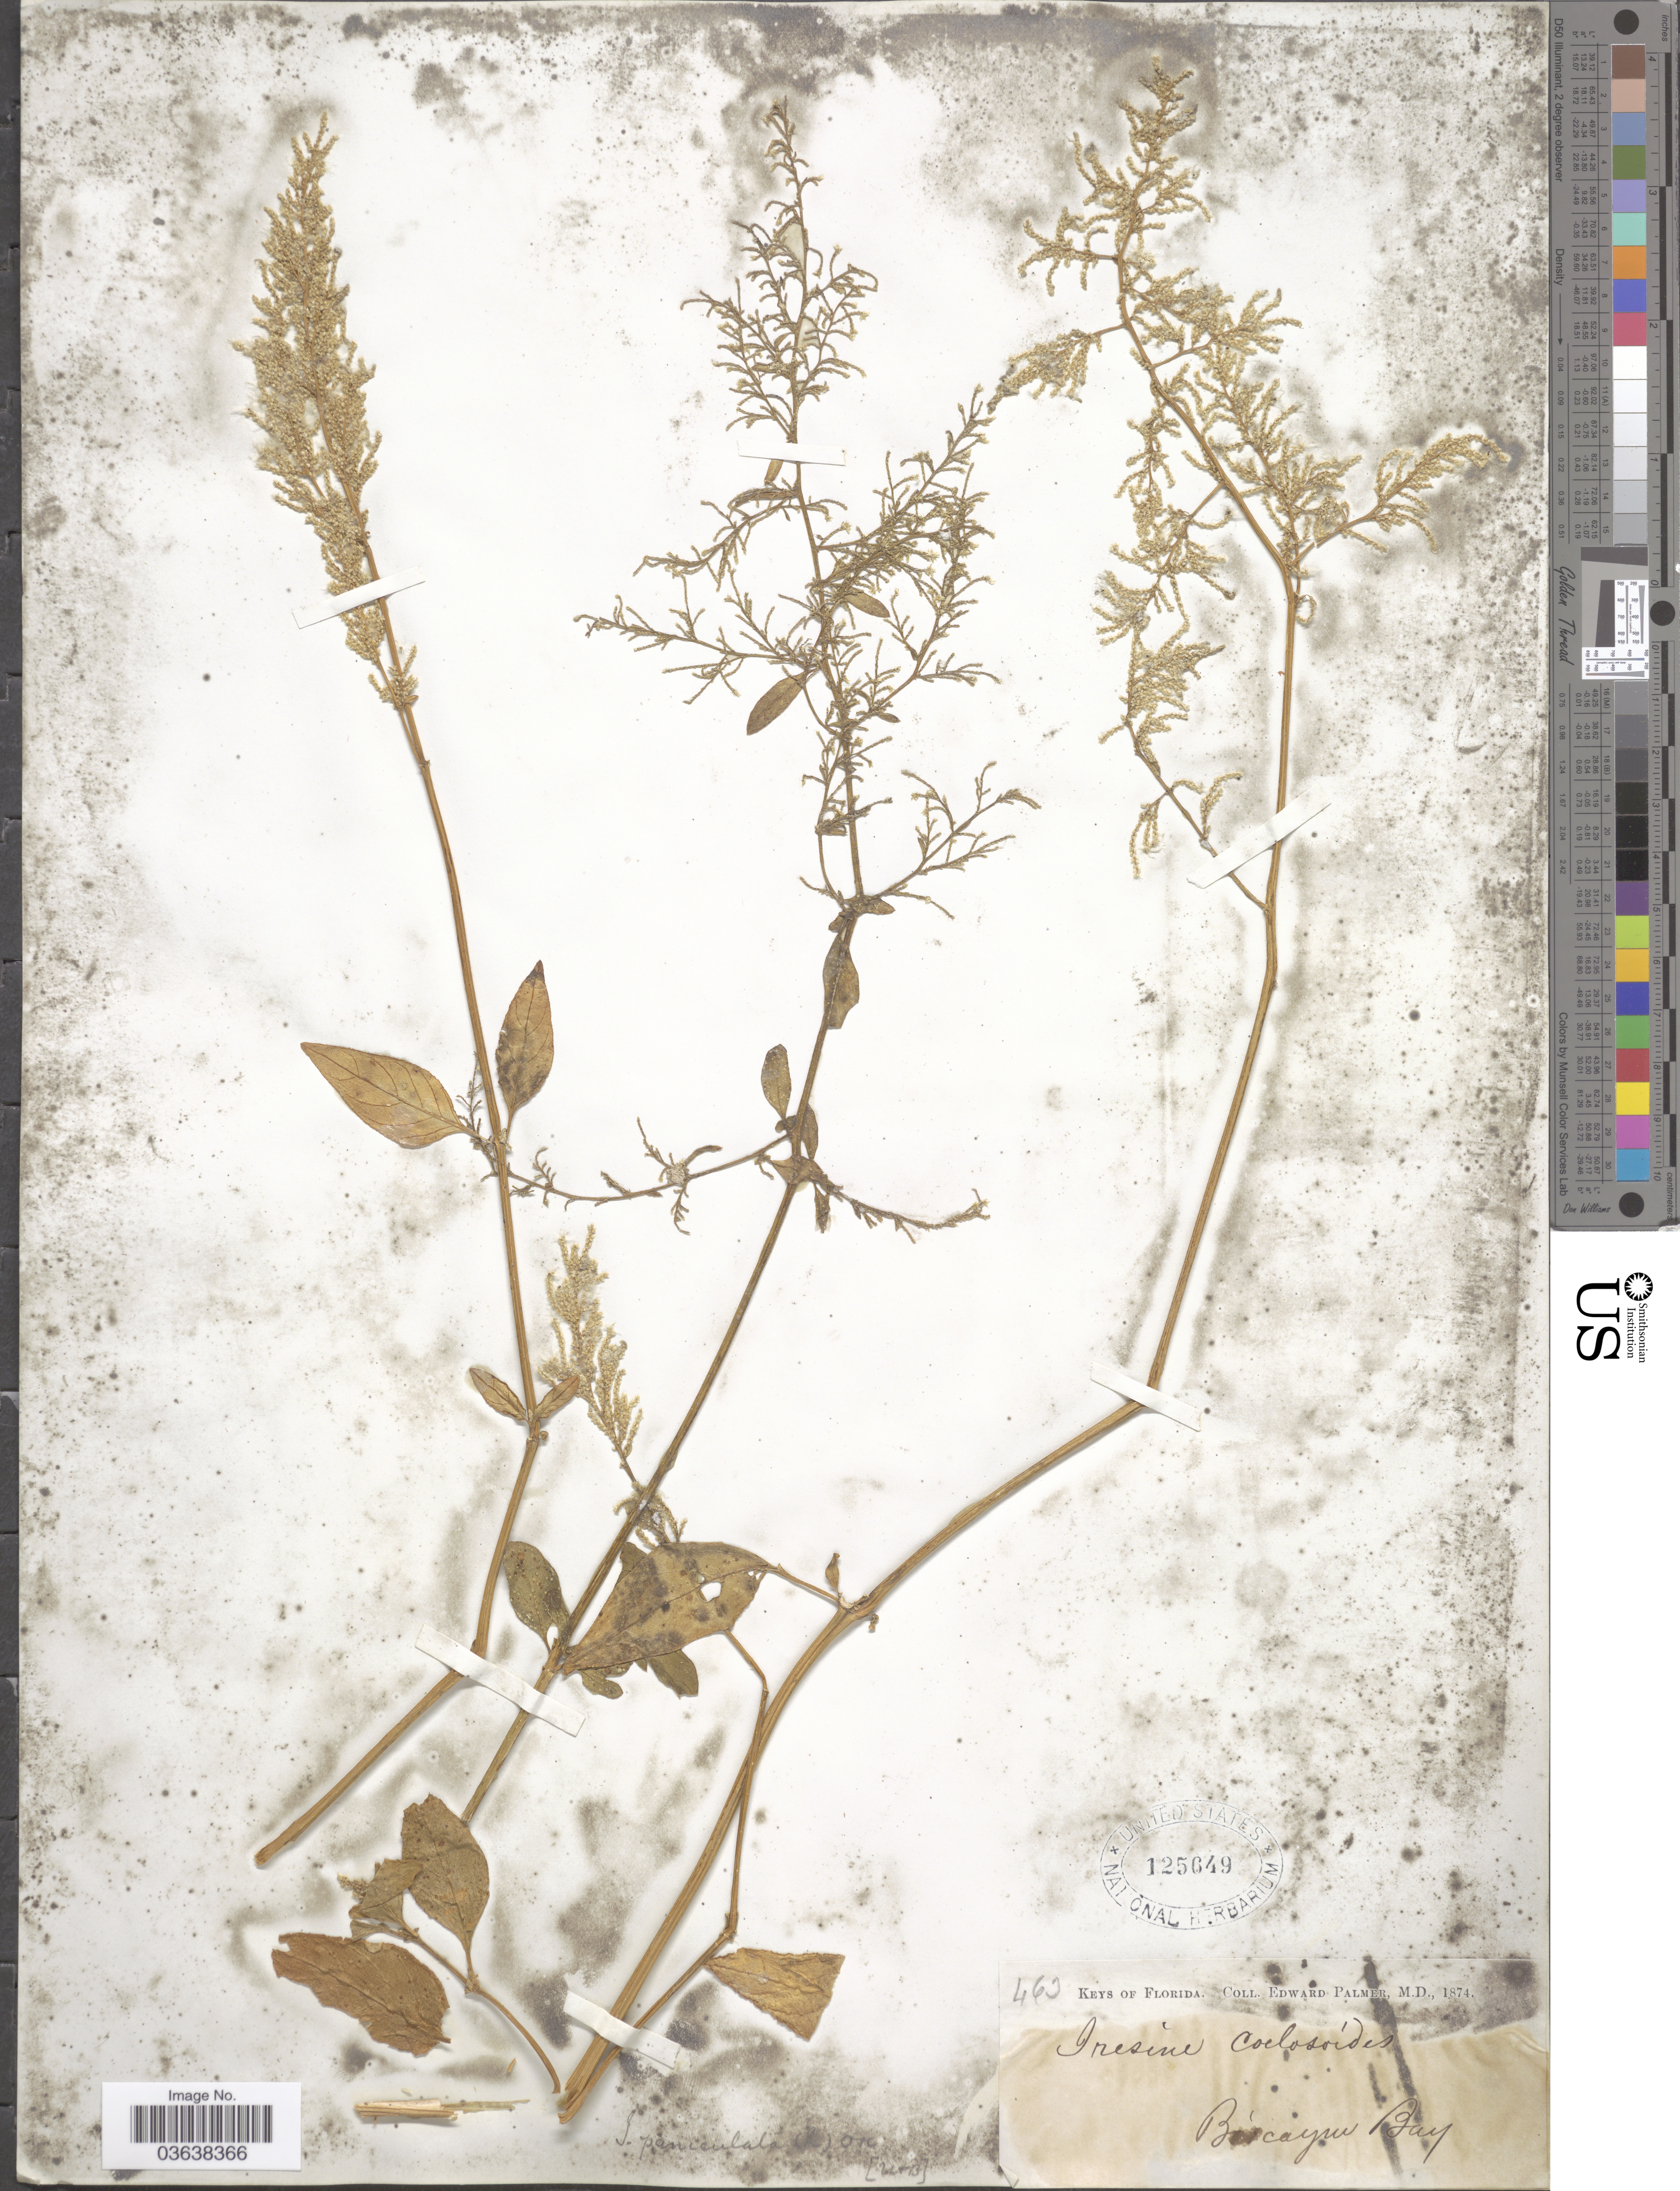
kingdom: Plantae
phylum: Tracheophyta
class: Magnoliopsida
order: Caryophyllales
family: Amaranthaceae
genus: Iresine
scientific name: Iresine flavescens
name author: Humb. & Bonpl. ex Willd.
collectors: E. Palmer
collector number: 463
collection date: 1874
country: United States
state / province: Florida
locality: Keys of Florida. Biscayne Bay.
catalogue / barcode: US 125649